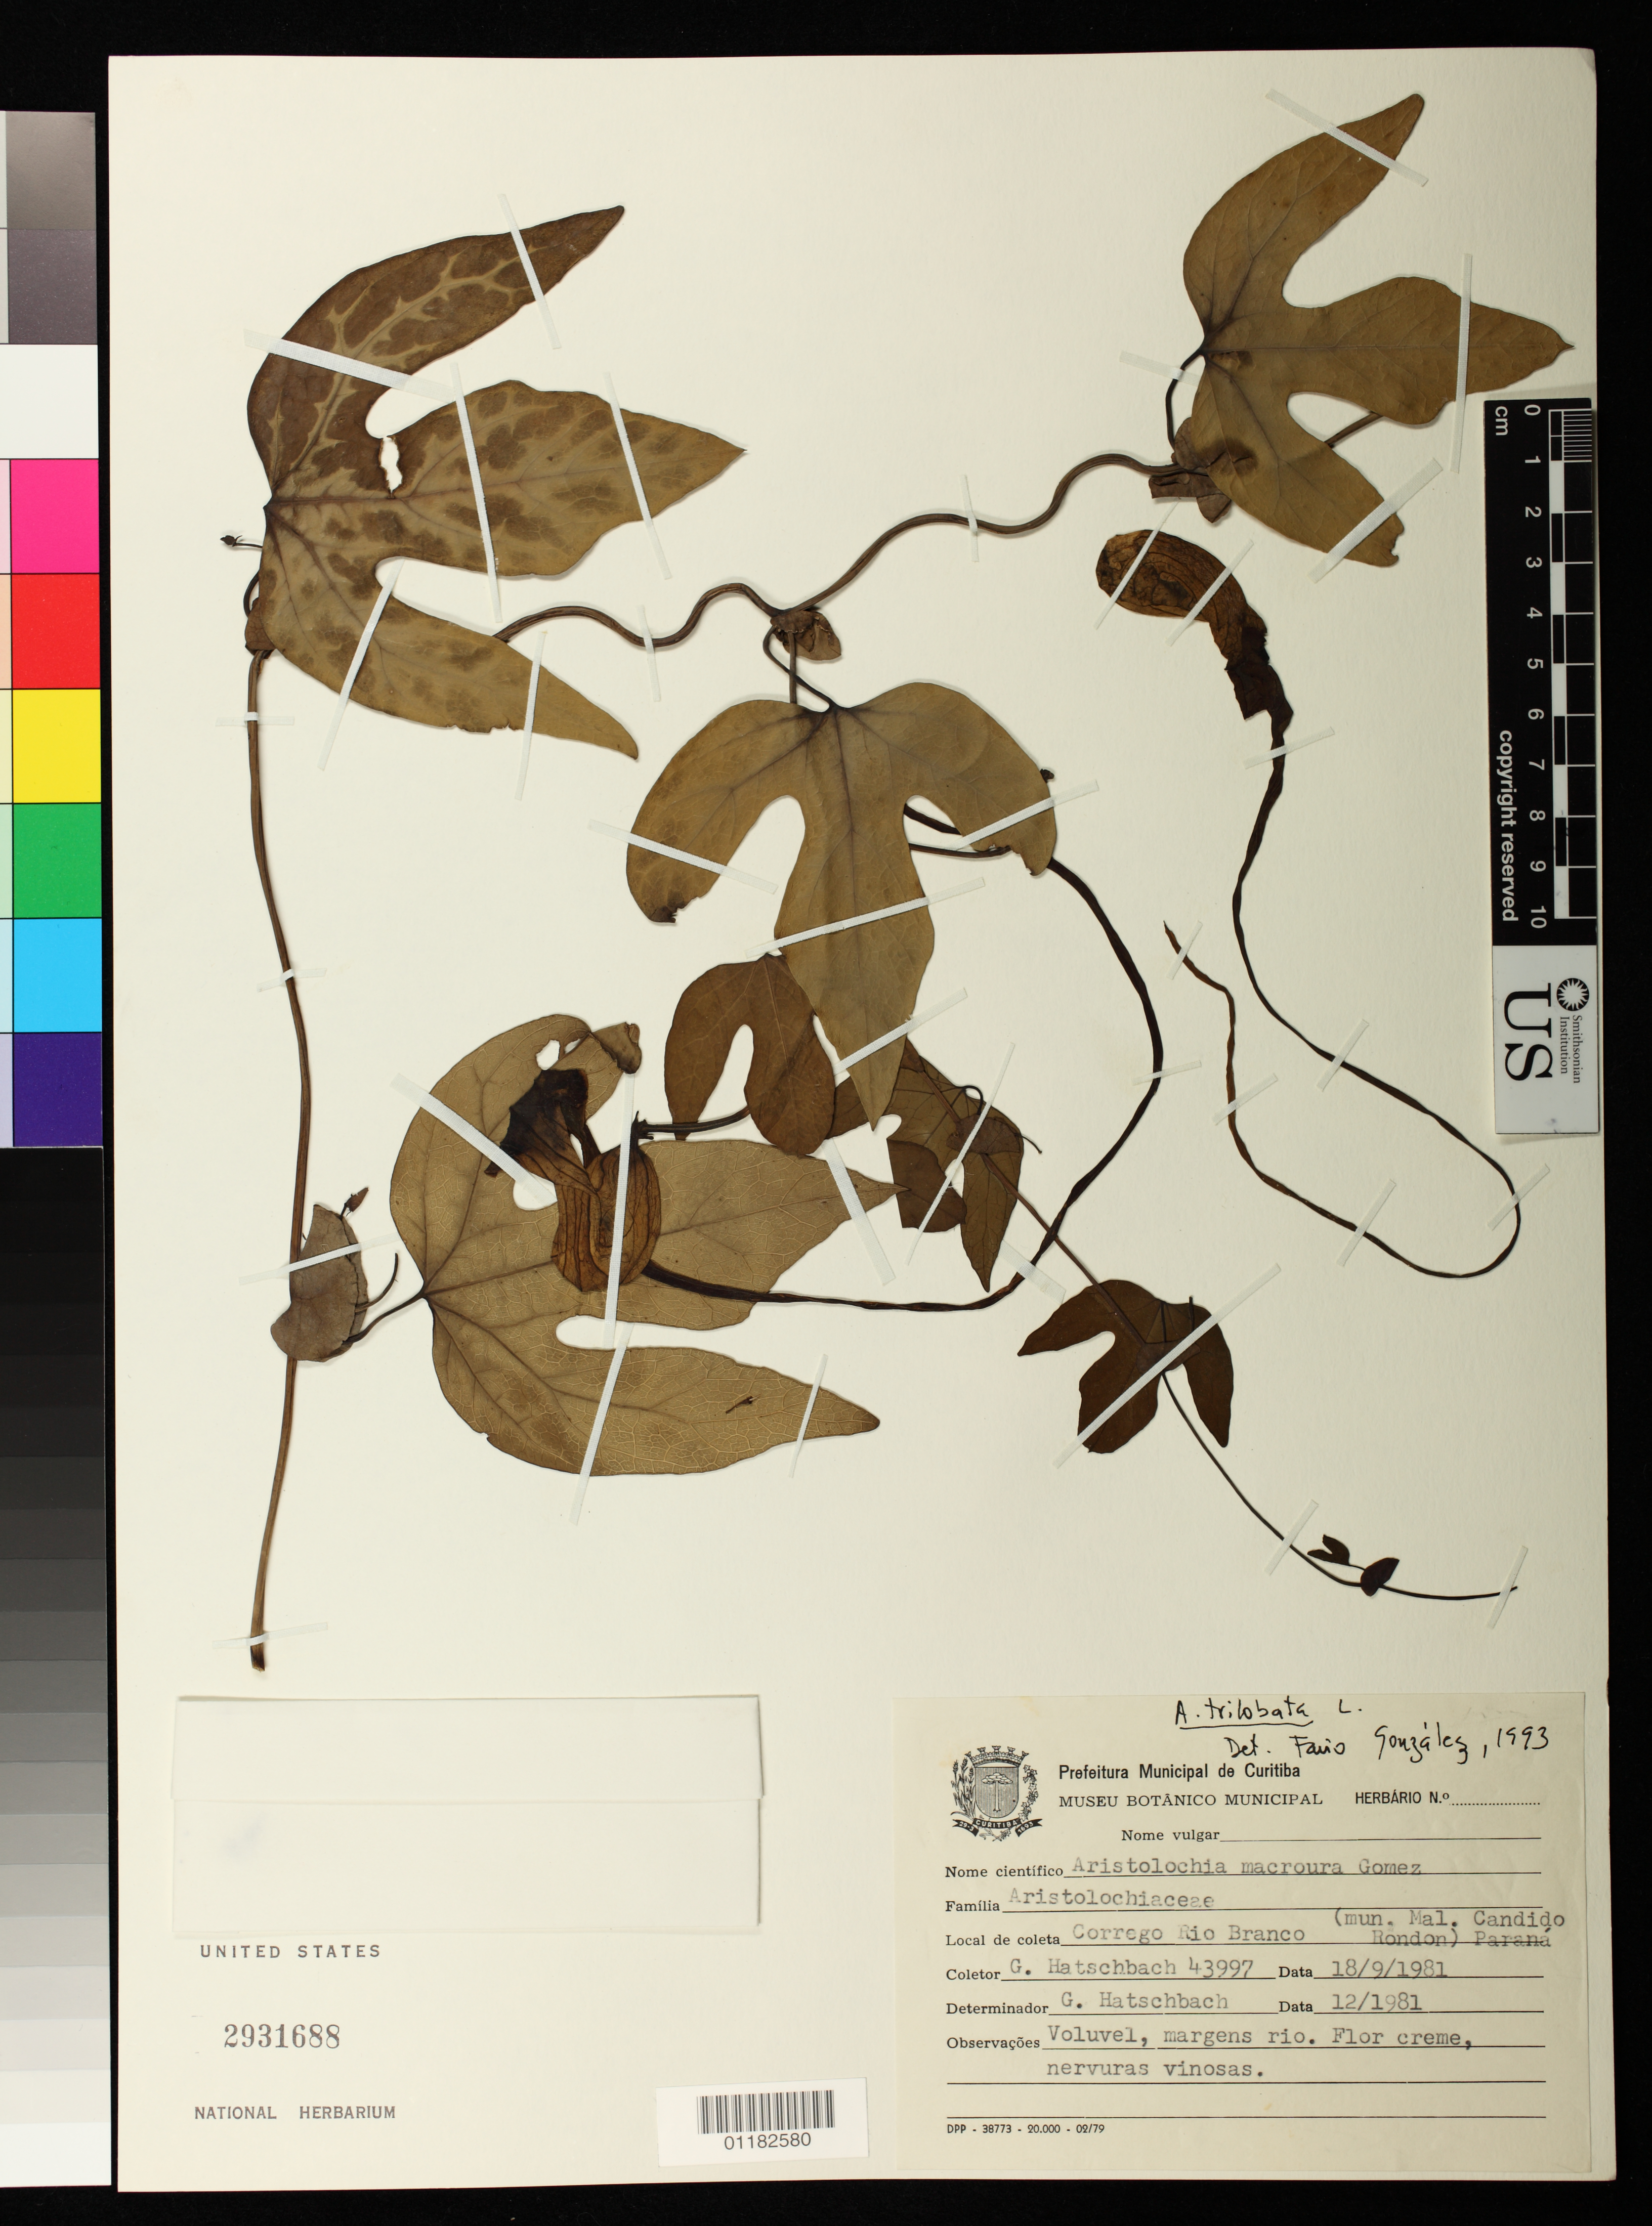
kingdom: Plantae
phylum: Tracheophyta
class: Magnoliopsida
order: Piperales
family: Aristolochiaceae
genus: Aristolochia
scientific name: Aristolochia trilobata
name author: L.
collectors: G. Hatschbach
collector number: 43997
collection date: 1981-09-18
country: Brazil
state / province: Paraná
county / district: Marechal Candido Rondon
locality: Corrego Rio Branco, Municipality: Marechal Cândido Rondon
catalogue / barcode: US 2931688